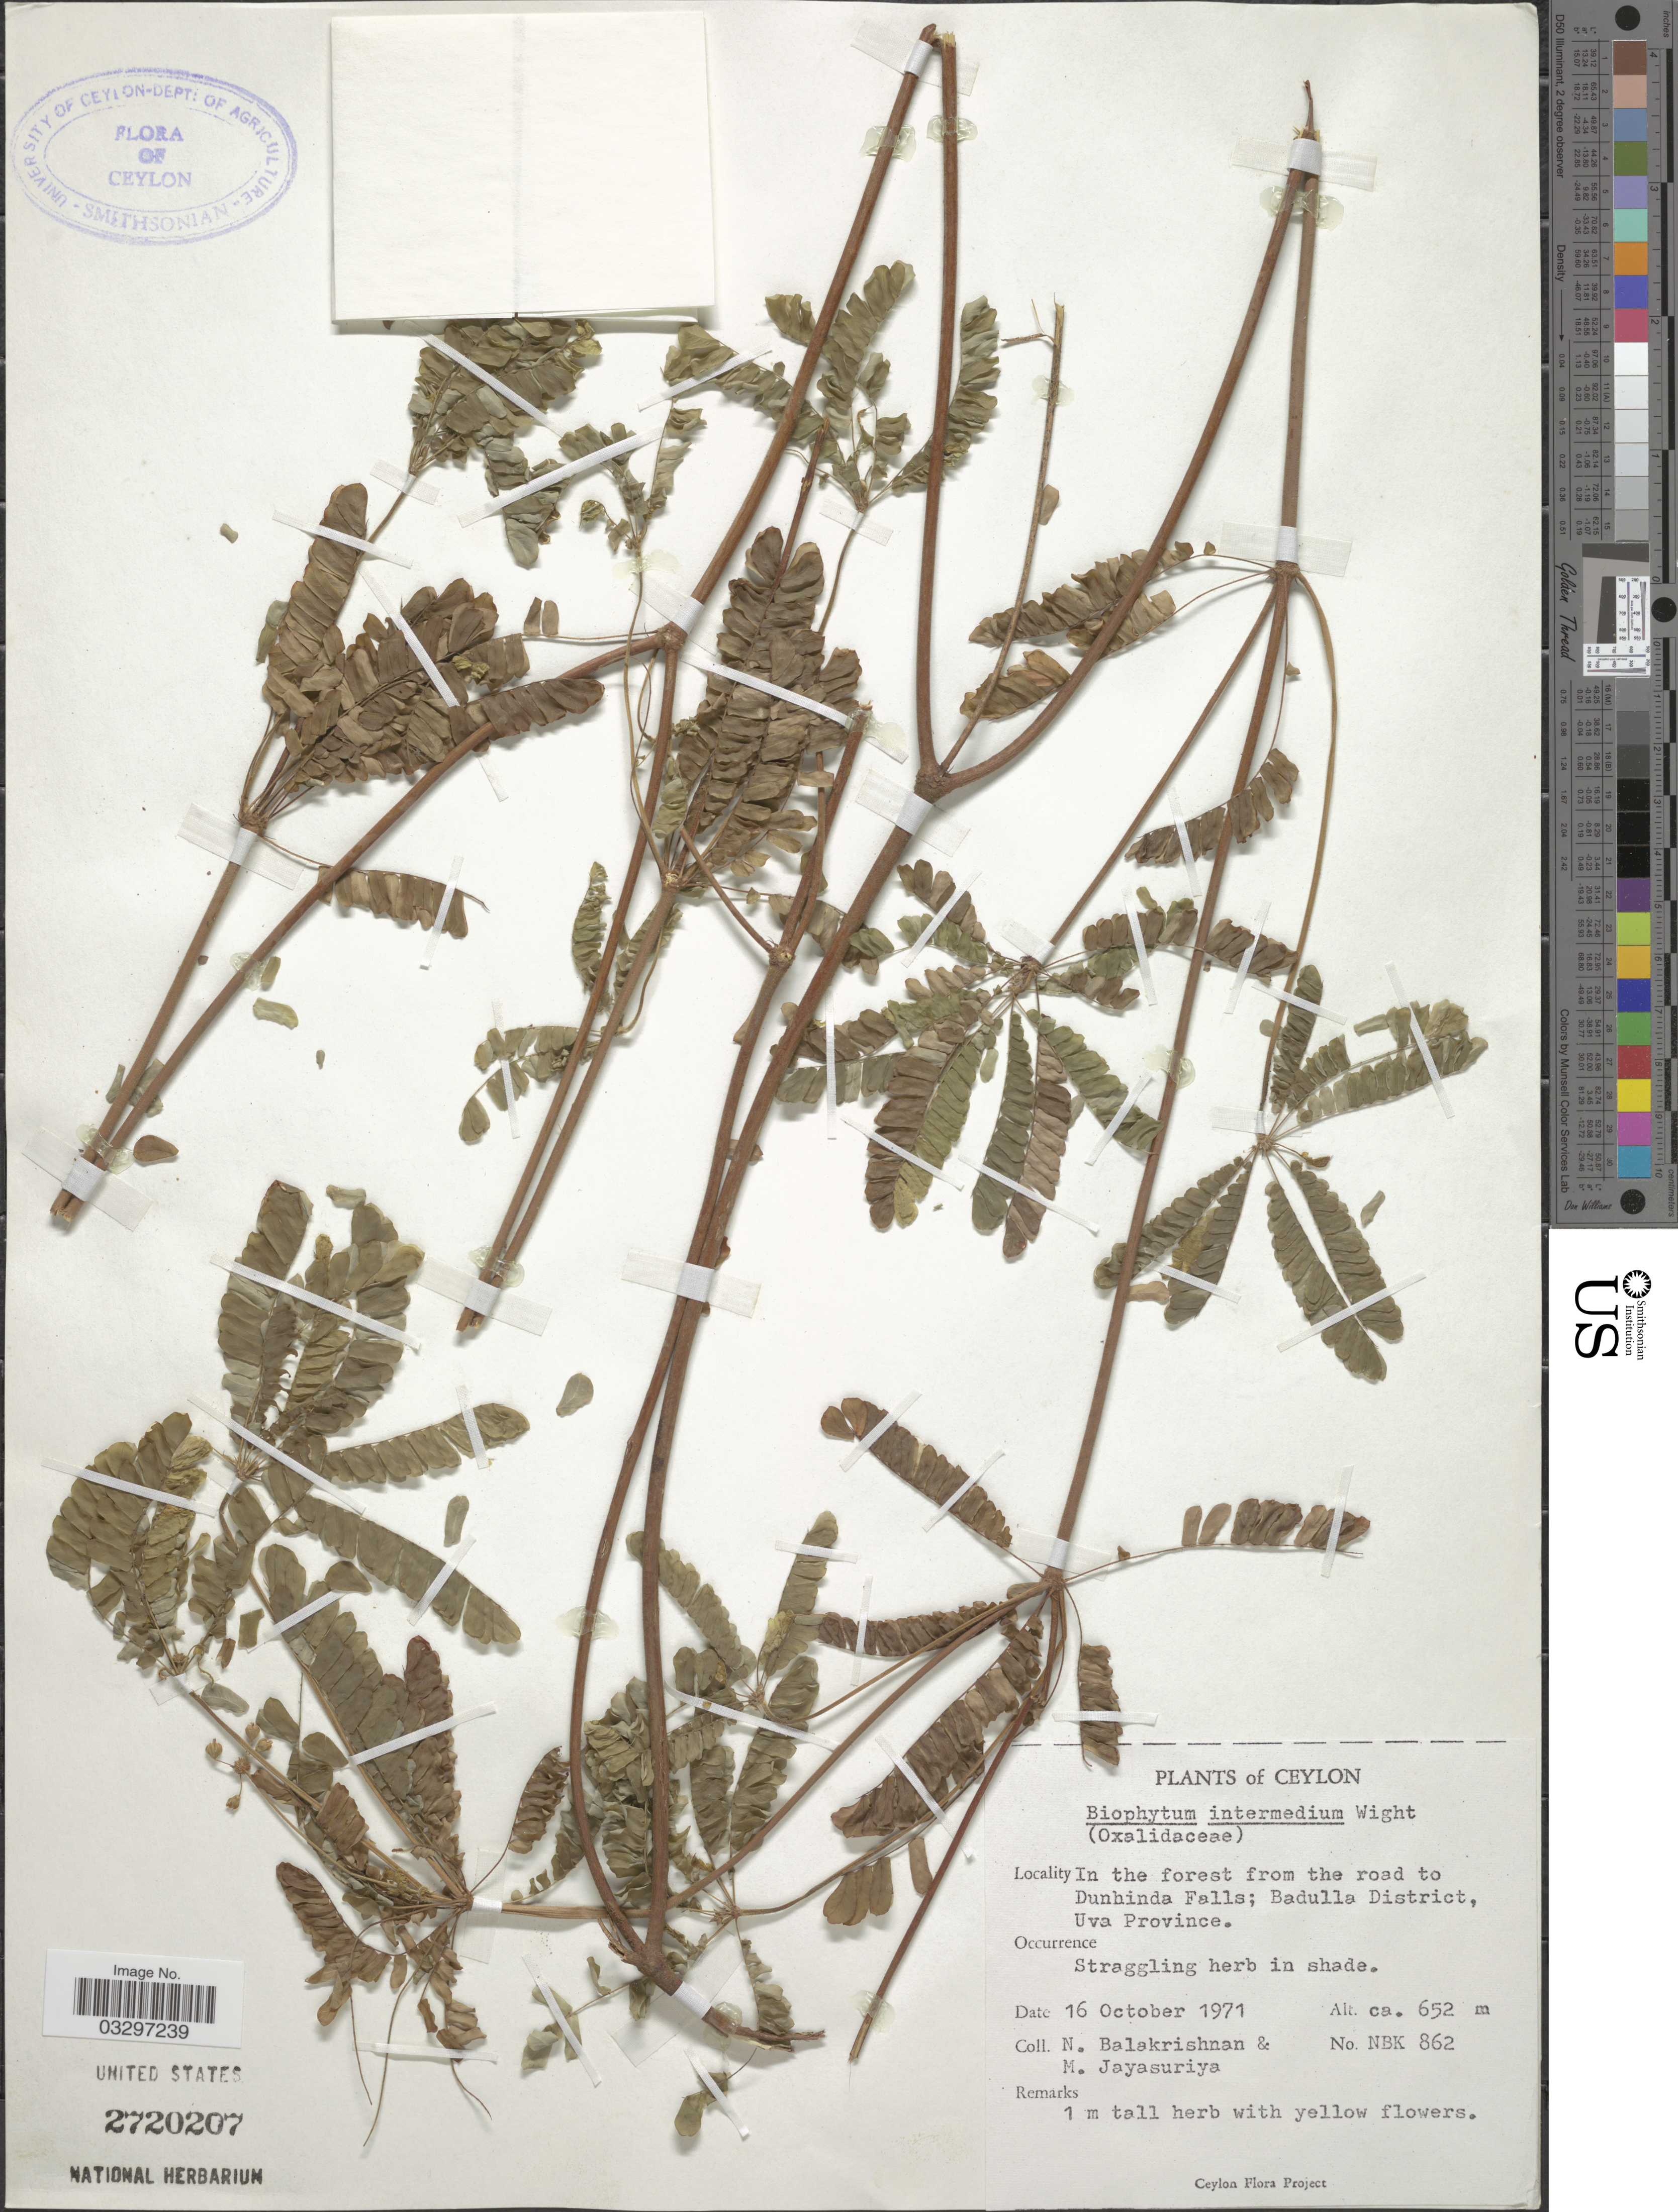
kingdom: Plantae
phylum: Tracheophyta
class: Magnoliopsida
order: Oxalidales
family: Oxalidaceae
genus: Biophytum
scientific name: Biophytum intermedium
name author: Wight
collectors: N. Balakrishnan & M. Jayasuriya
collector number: NBK 862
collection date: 1971-10-16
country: Sri Lanka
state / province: Uva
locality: Ceylon. In the forest from the road to Dunhinda Falls; Badulla District.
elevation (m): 652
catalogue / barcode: US 2720207